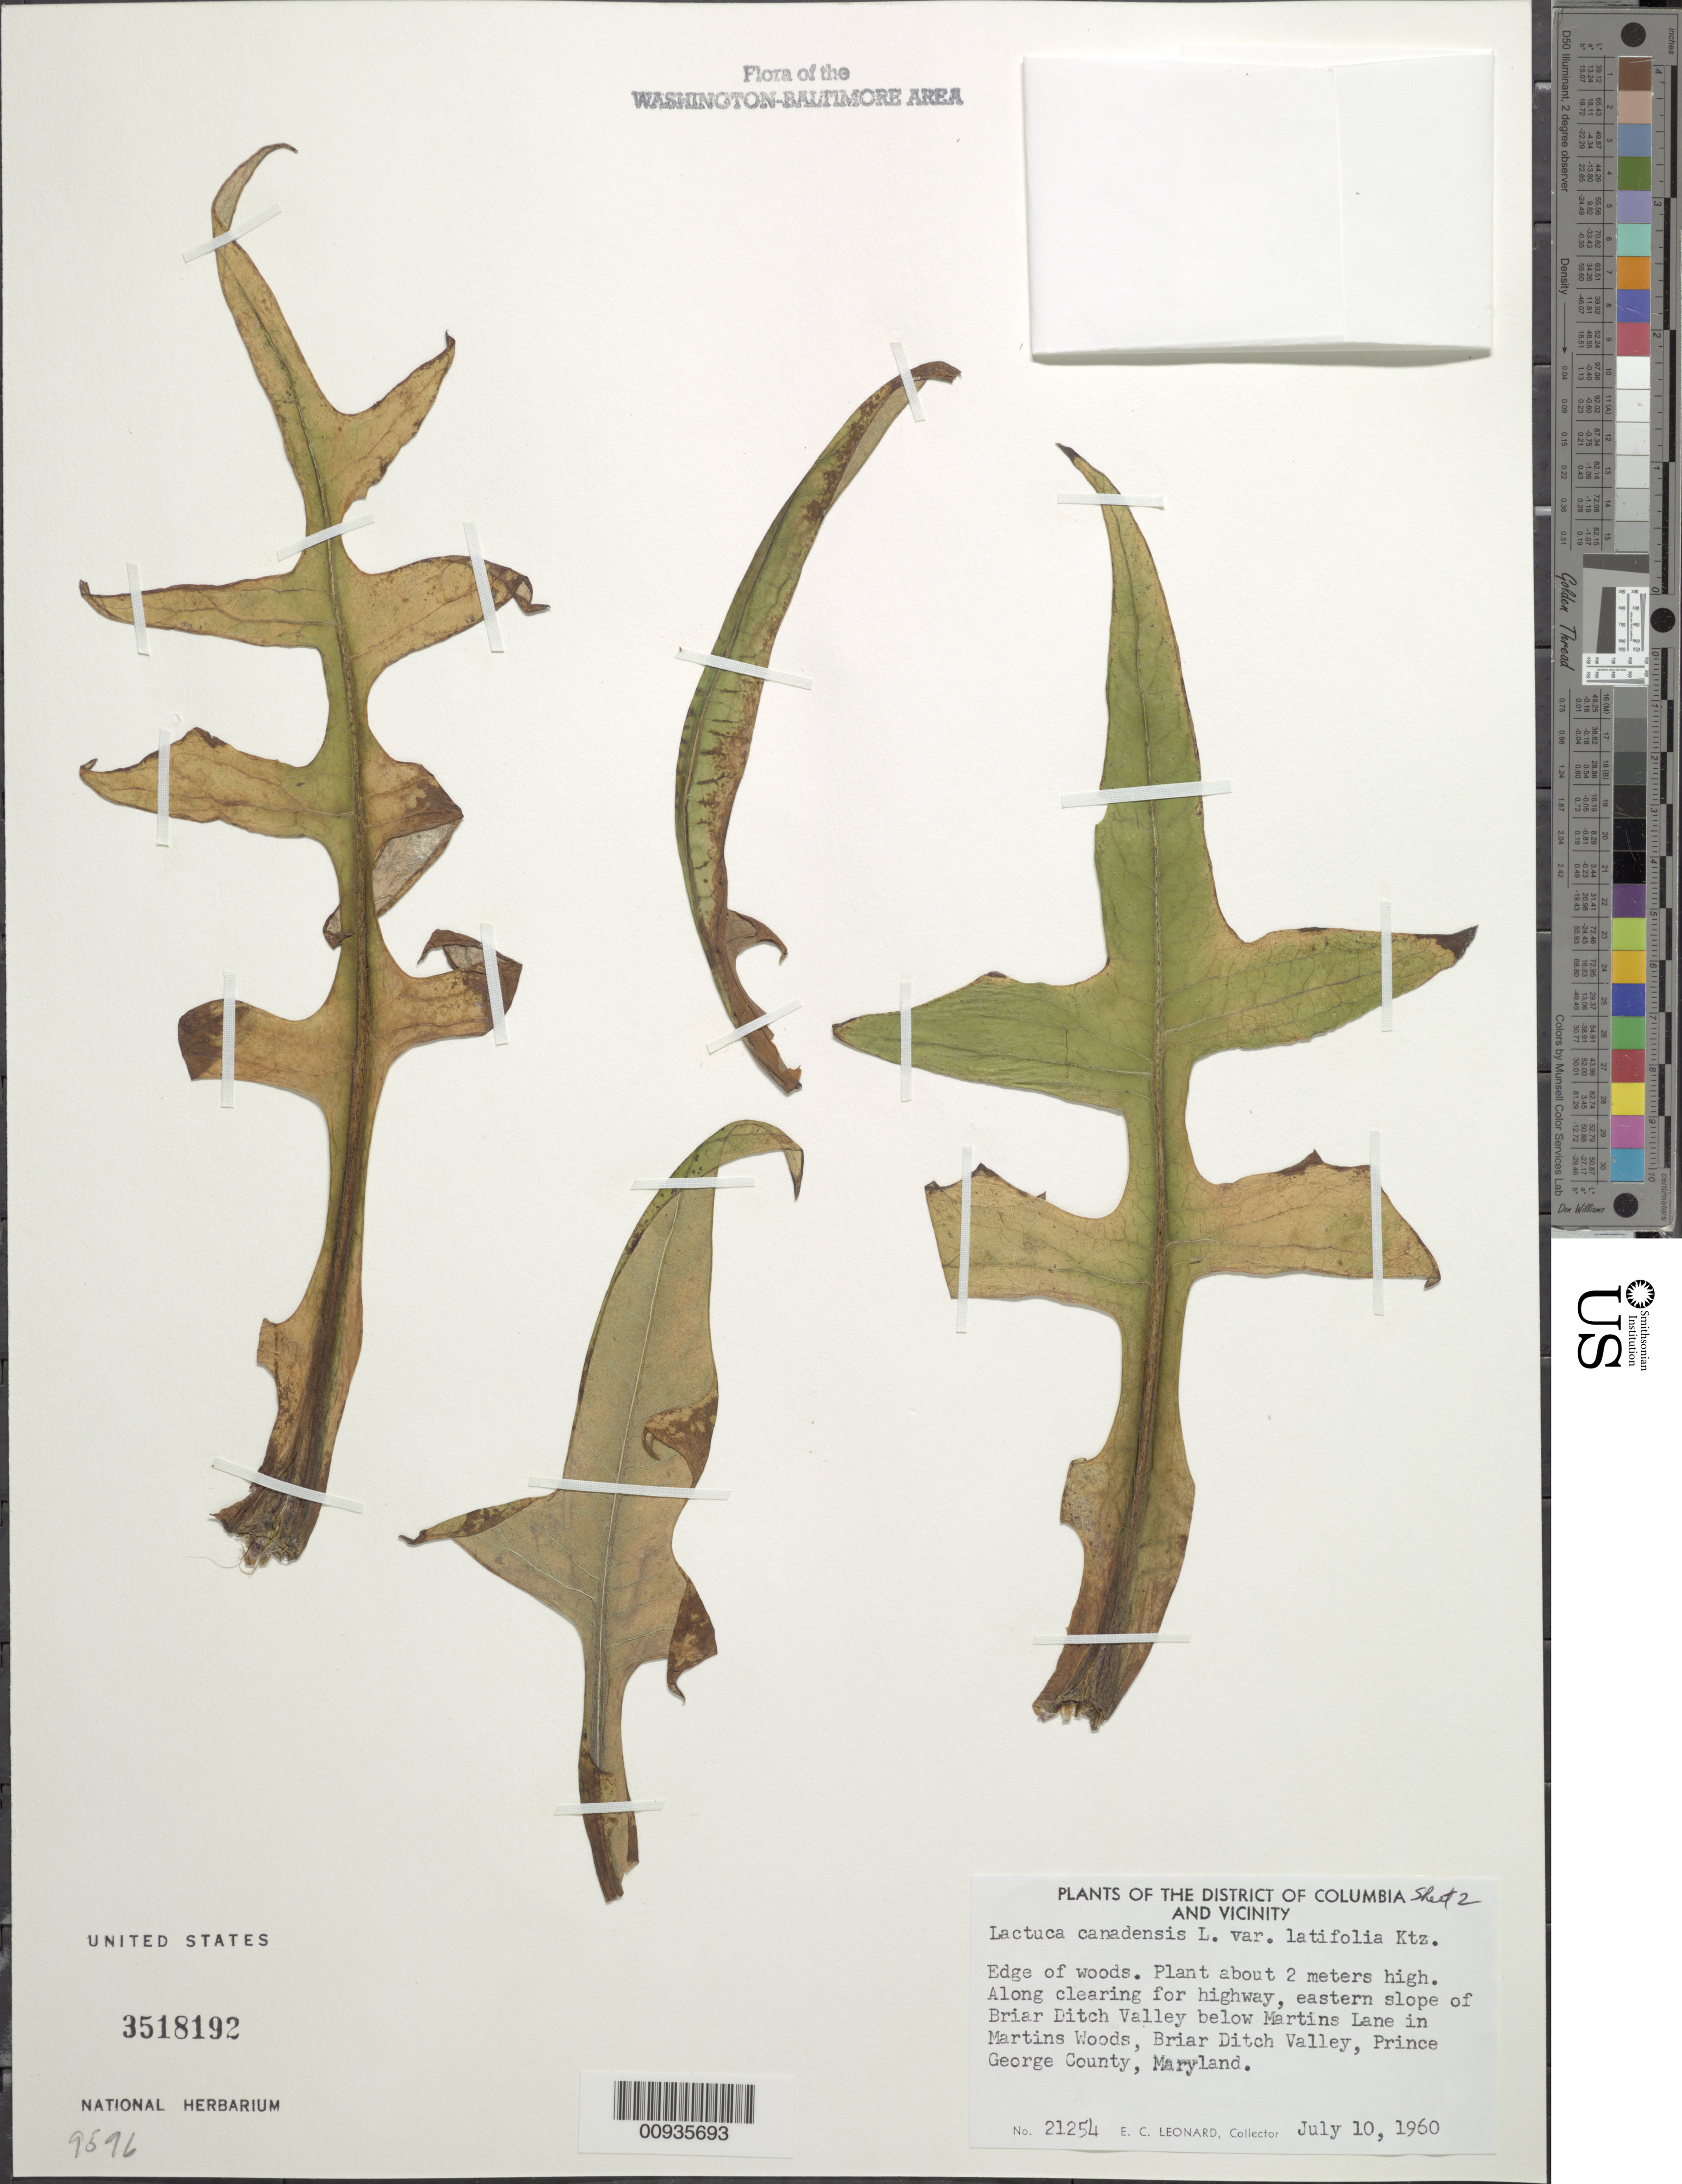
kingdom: Plantae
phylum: Tracheophyta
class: Magnoliopsida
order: Asterales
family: Asteraceae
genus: Lactuca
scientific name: Lactuca canadensis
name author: L.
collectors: E. C. Leonard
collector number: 21254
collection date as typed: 10 Jul 1960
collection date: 1960-07-10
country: United States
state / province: Maryland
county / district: Prince George's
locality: east bank of Briar Ditch Valley, Martins Lane in Martins Woods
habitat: edge of woods, along clearing for highway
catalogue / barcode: US 3518192